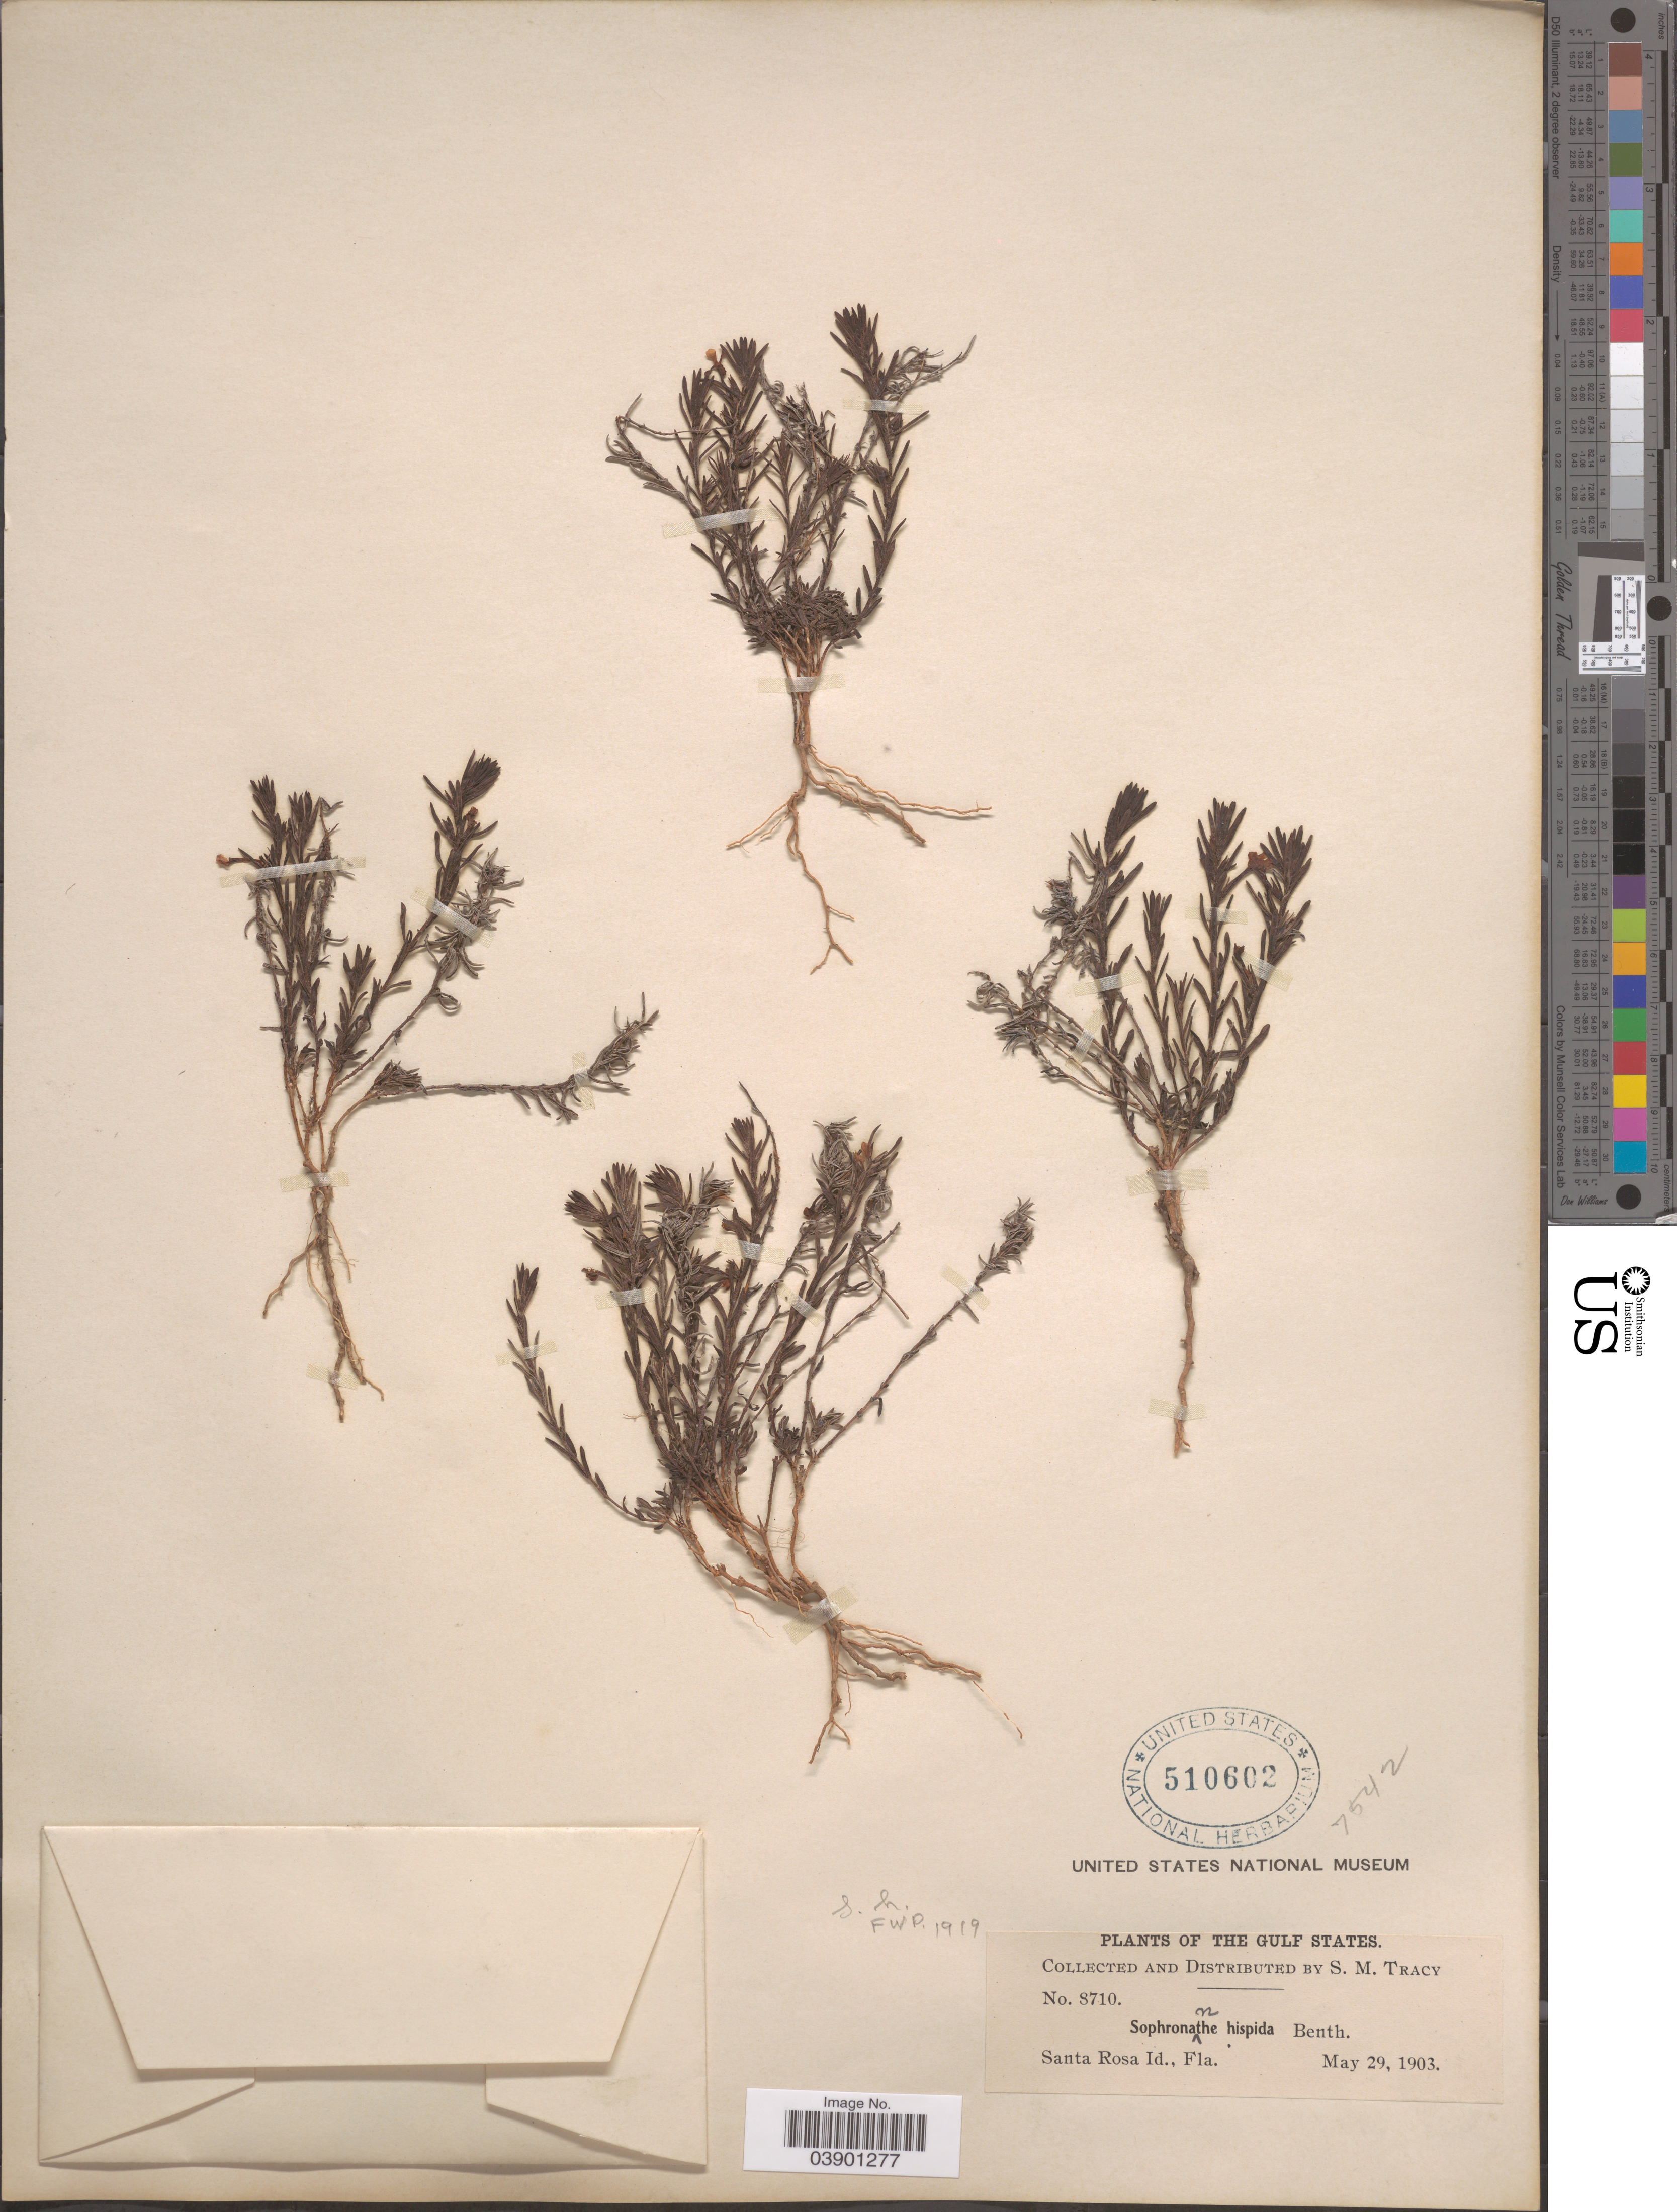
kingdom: Plantae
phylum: Tracheophyta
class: Magnoliopsida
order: Lamiales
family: Plantaginaceae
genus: Sophronanthe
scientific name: Sophronanthe hispida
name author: Benth. ex Lindl.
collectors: S. M. Tracy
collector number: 8710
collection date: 1903-05-29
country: United States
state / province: Florida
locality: The Gulf State. Santa Roasa Id.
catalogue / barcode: US 510602